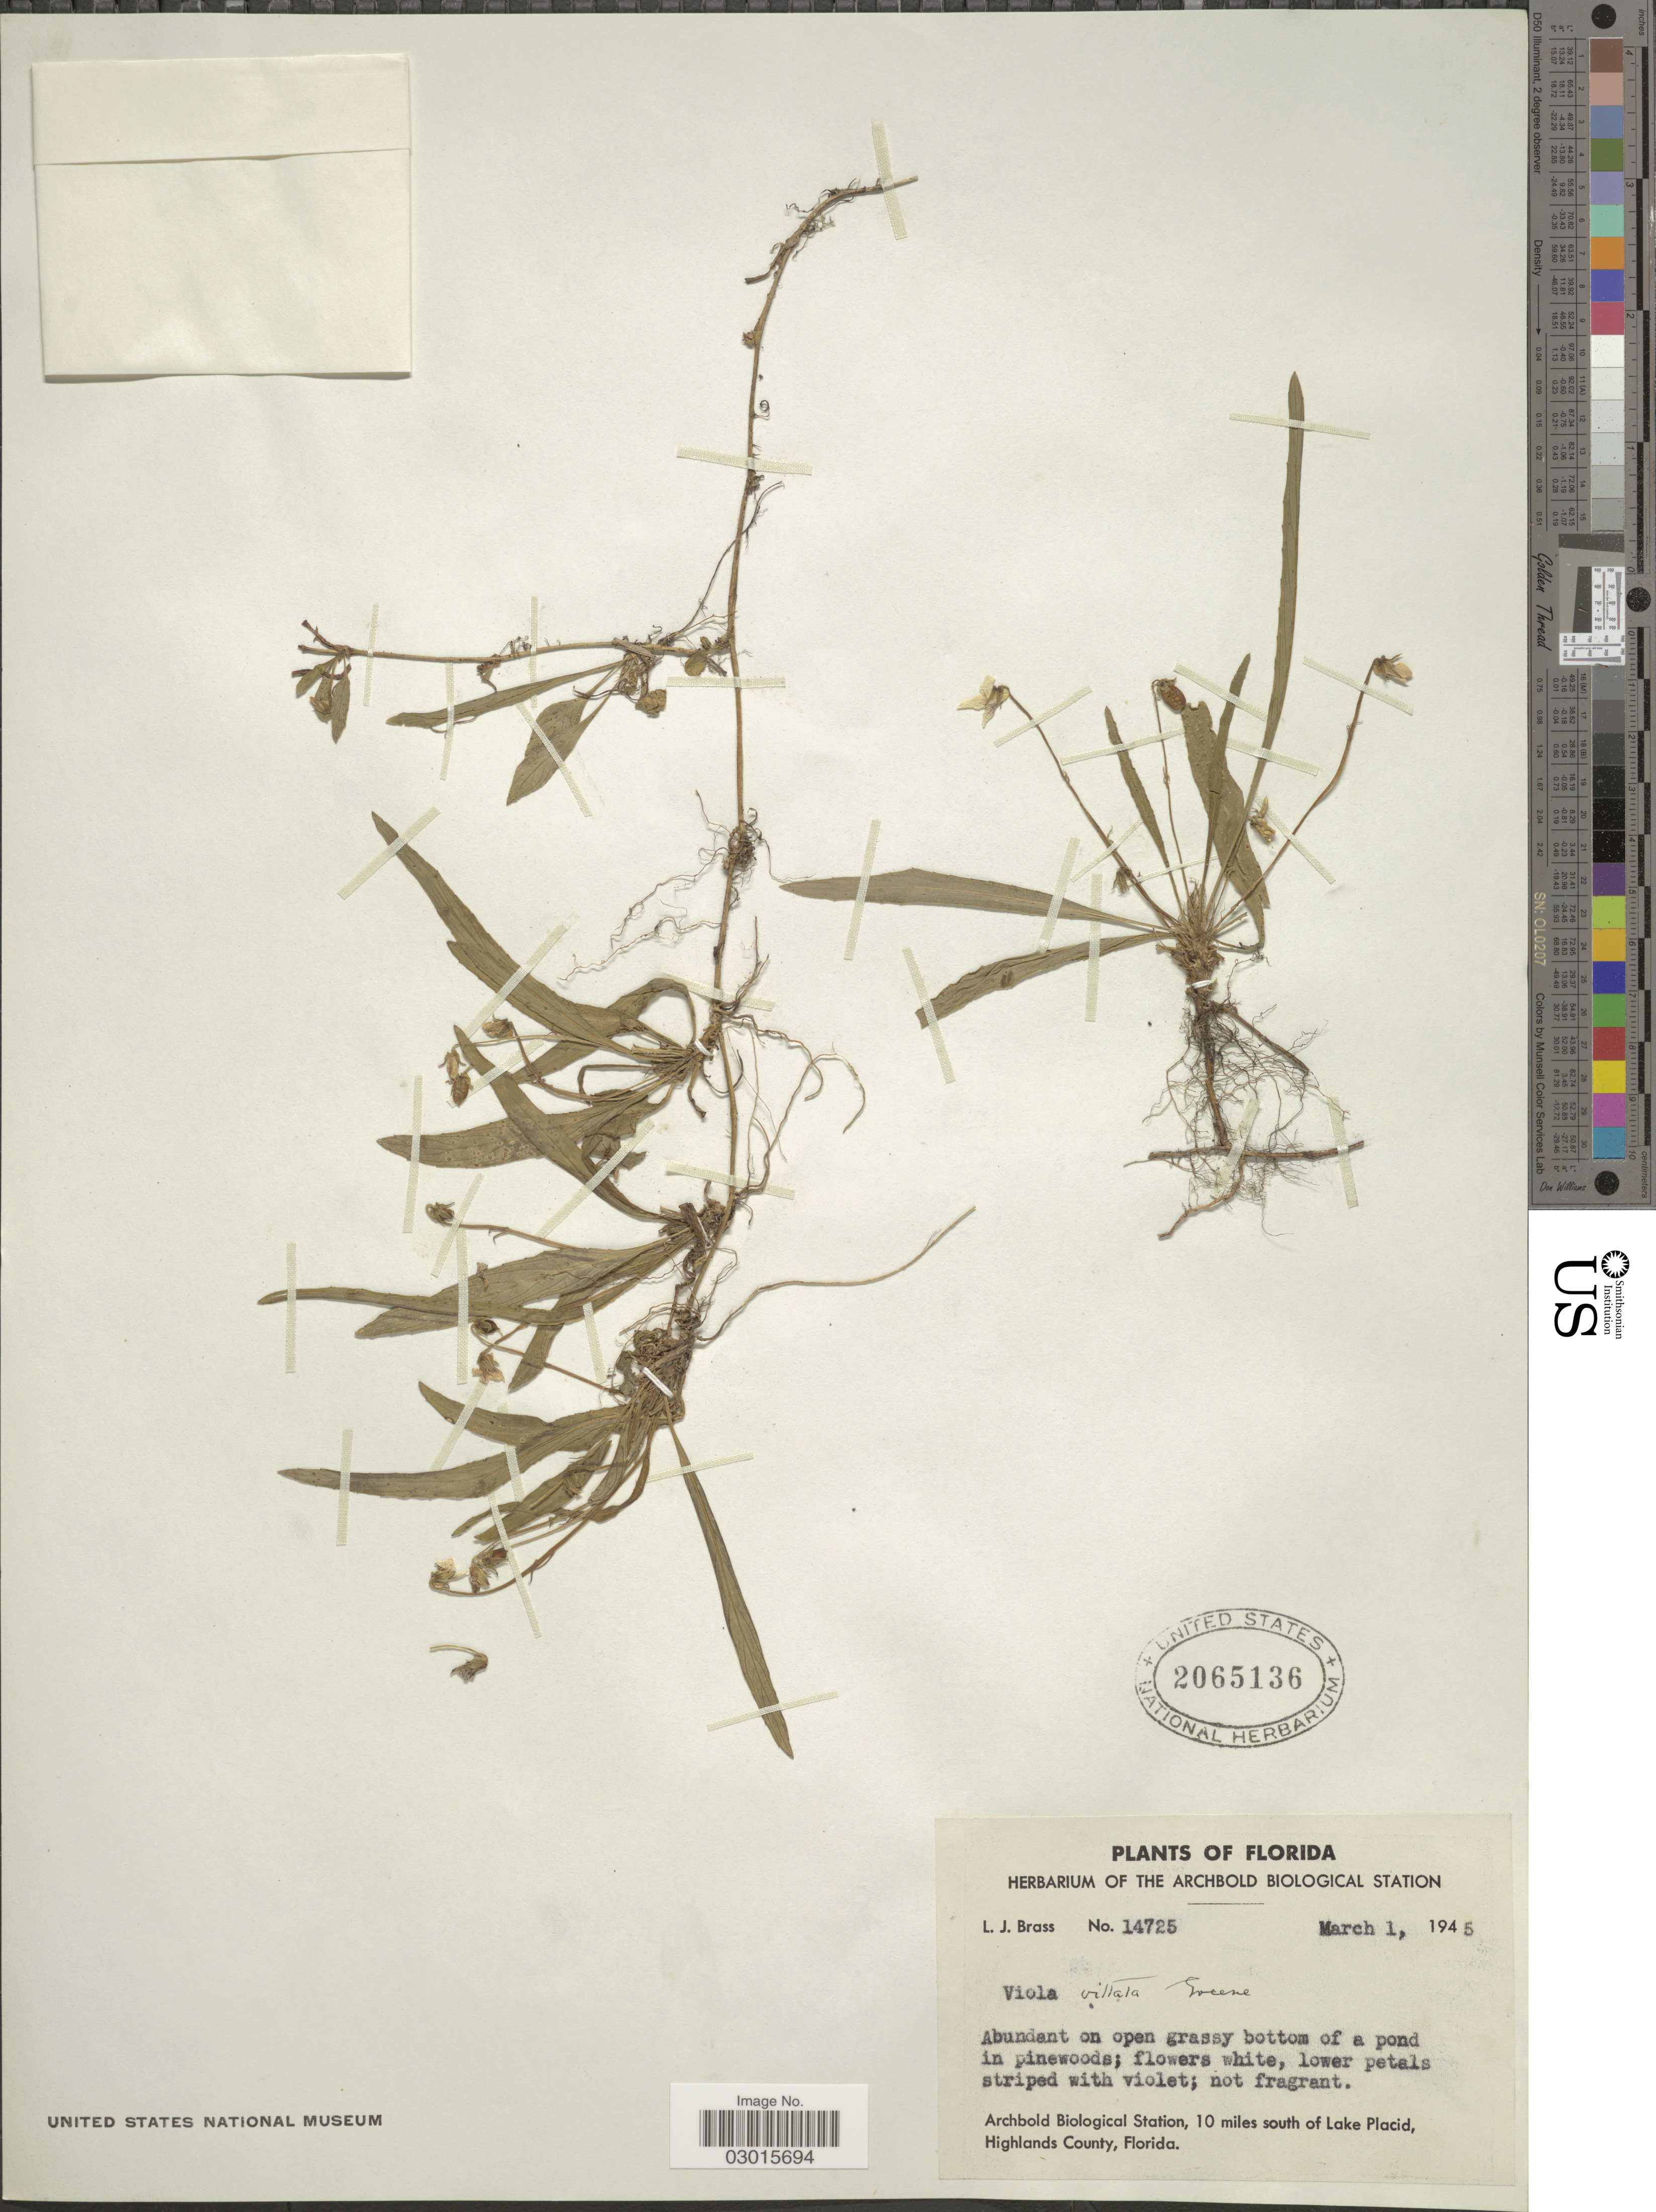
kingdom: Plantae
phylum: Tracheophyta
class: Magnoliopsida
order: Malpighiales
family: Violaceae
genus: Viola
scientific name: Viola lanceolata subsp. vittata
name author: (Greene) N. H. Russell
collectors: L. J. Brass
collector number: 14725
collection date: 1945-03-01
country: United States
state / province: Florida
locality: Archbold Biological Station, 10 miles south of Lake Placid, Highlands County.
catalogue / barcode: US 2065136